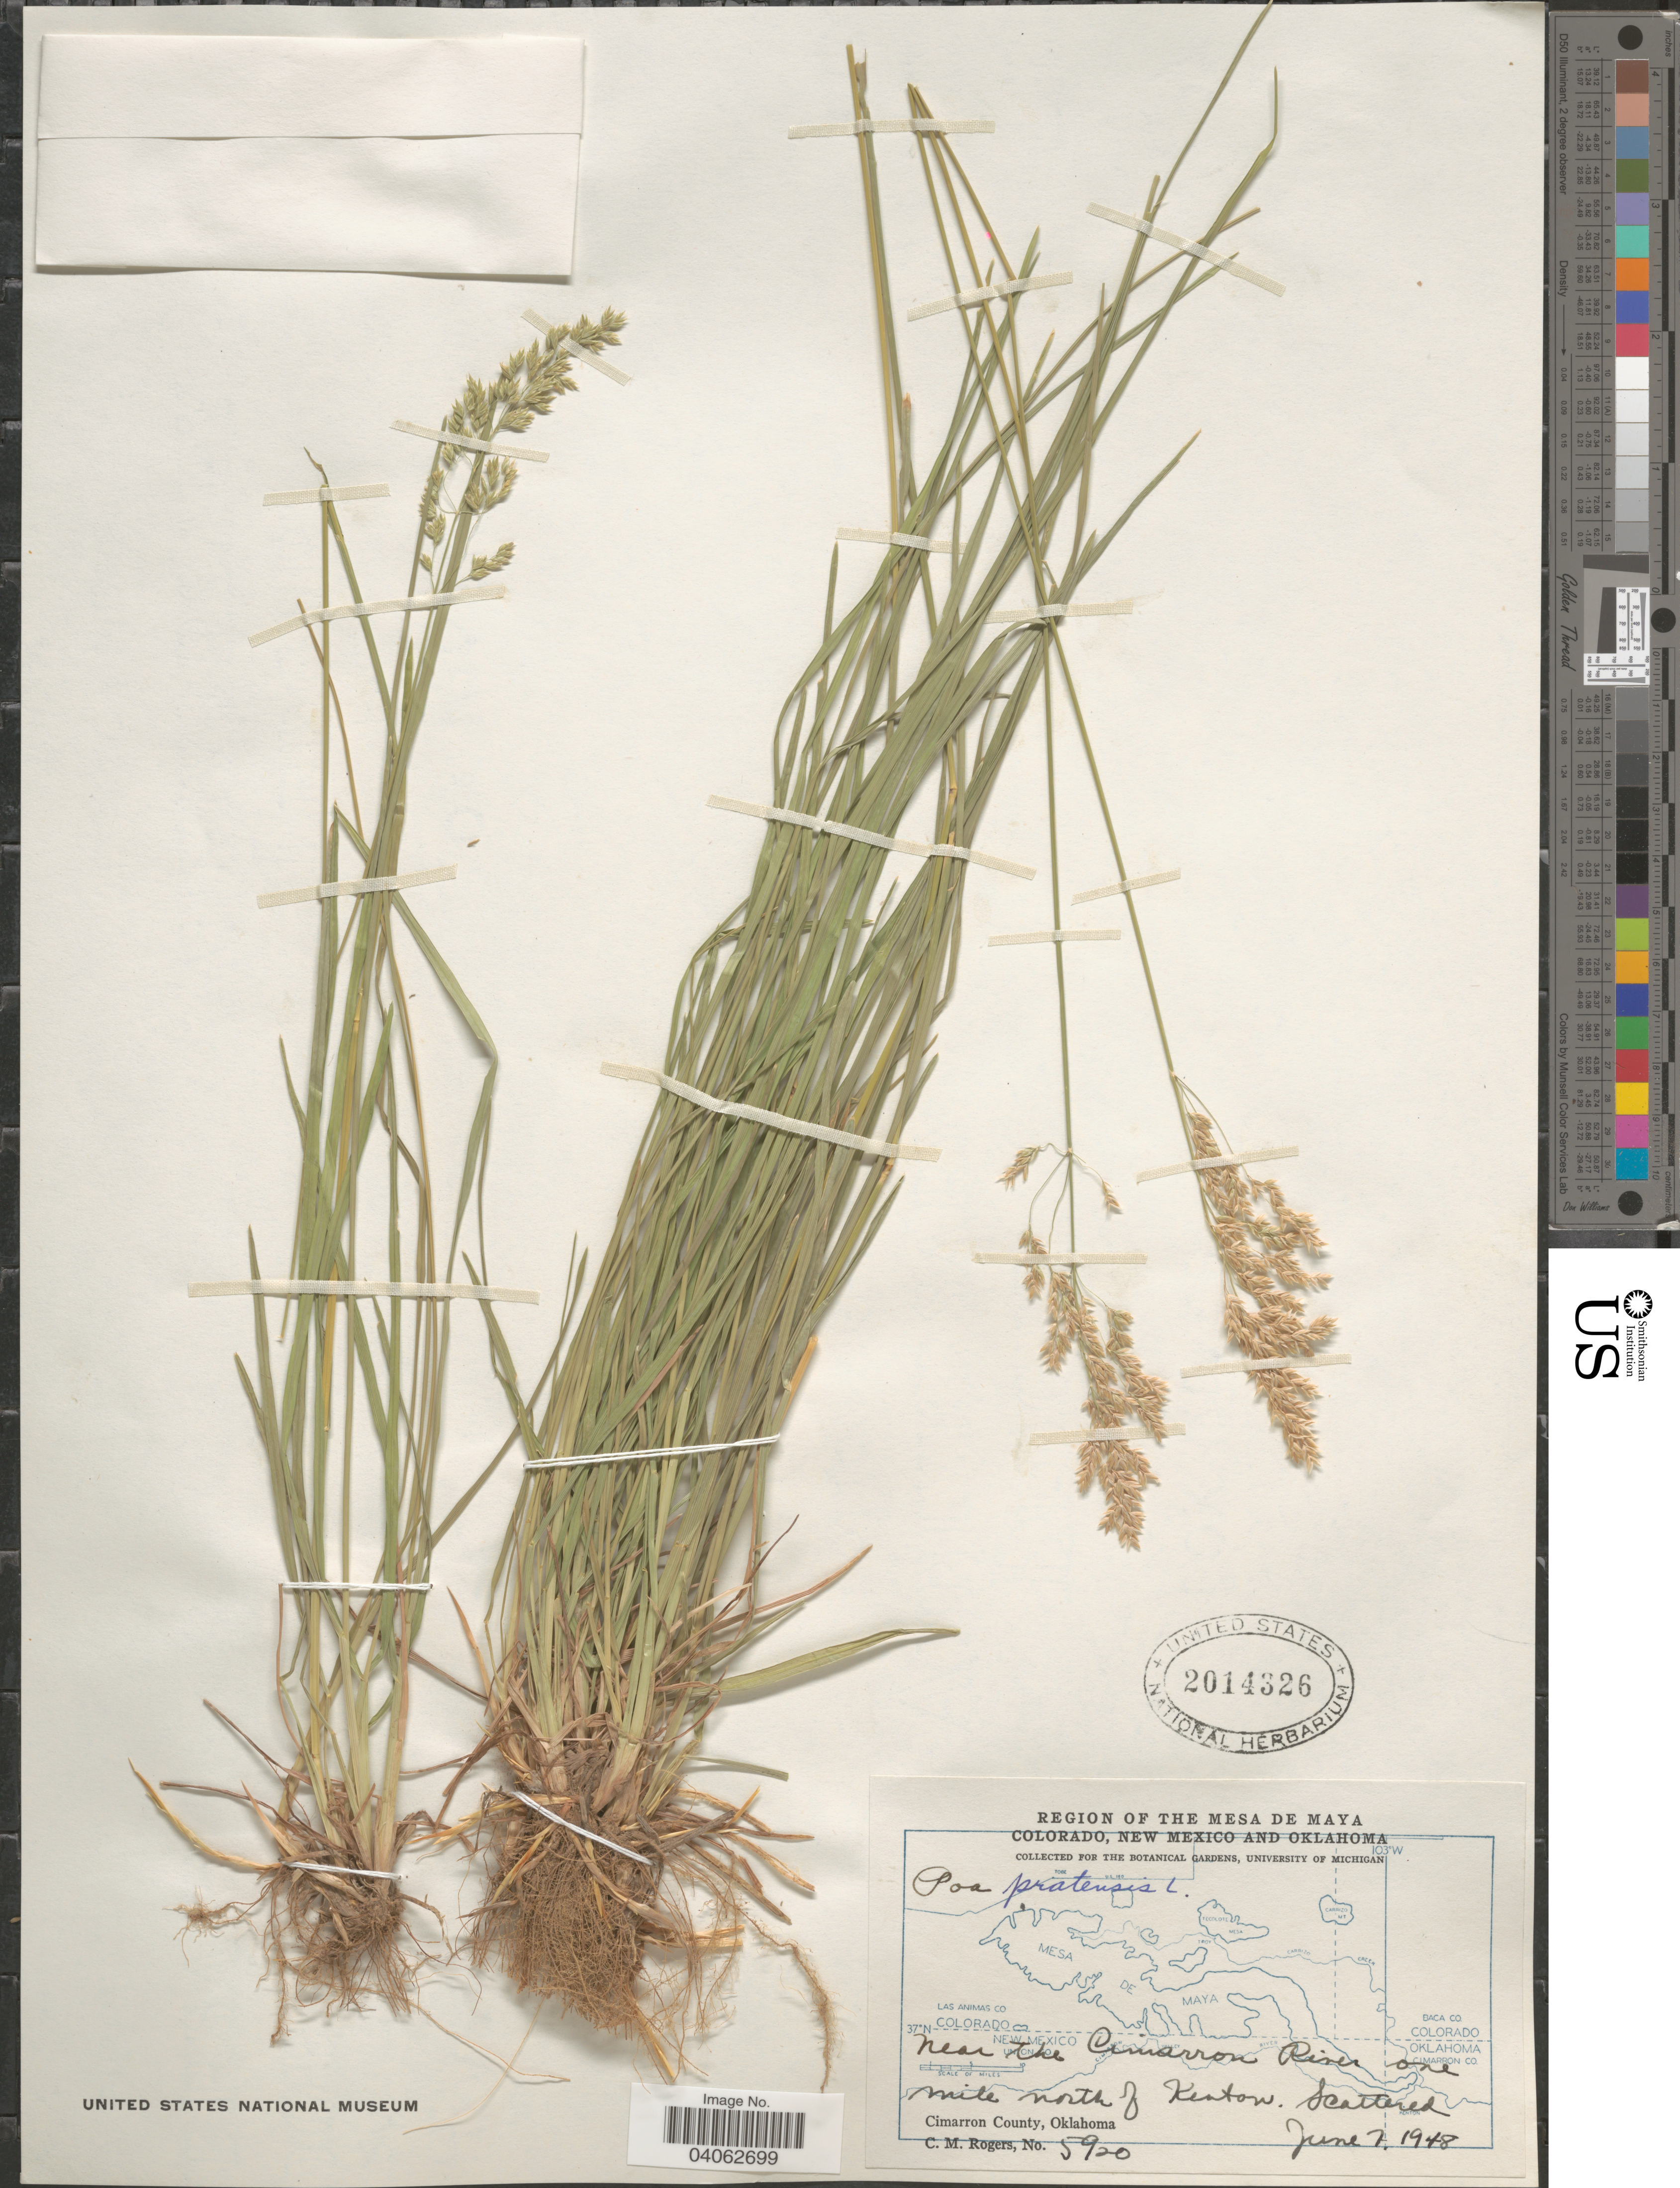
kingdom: Plantae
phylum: Tracheophyta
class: Liliopsida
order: Poales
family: Poaceae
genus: Poa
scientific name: Poa pratensis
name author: L.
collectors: C. M. Rogers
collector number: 5920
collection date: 1948-06-07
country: United States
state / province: Oklahoma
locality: Region of the Mesa de Maya. Near the Cimarron River one mile north of Kenton. Cimarron County [unsure placement]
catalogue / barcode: US 2014326